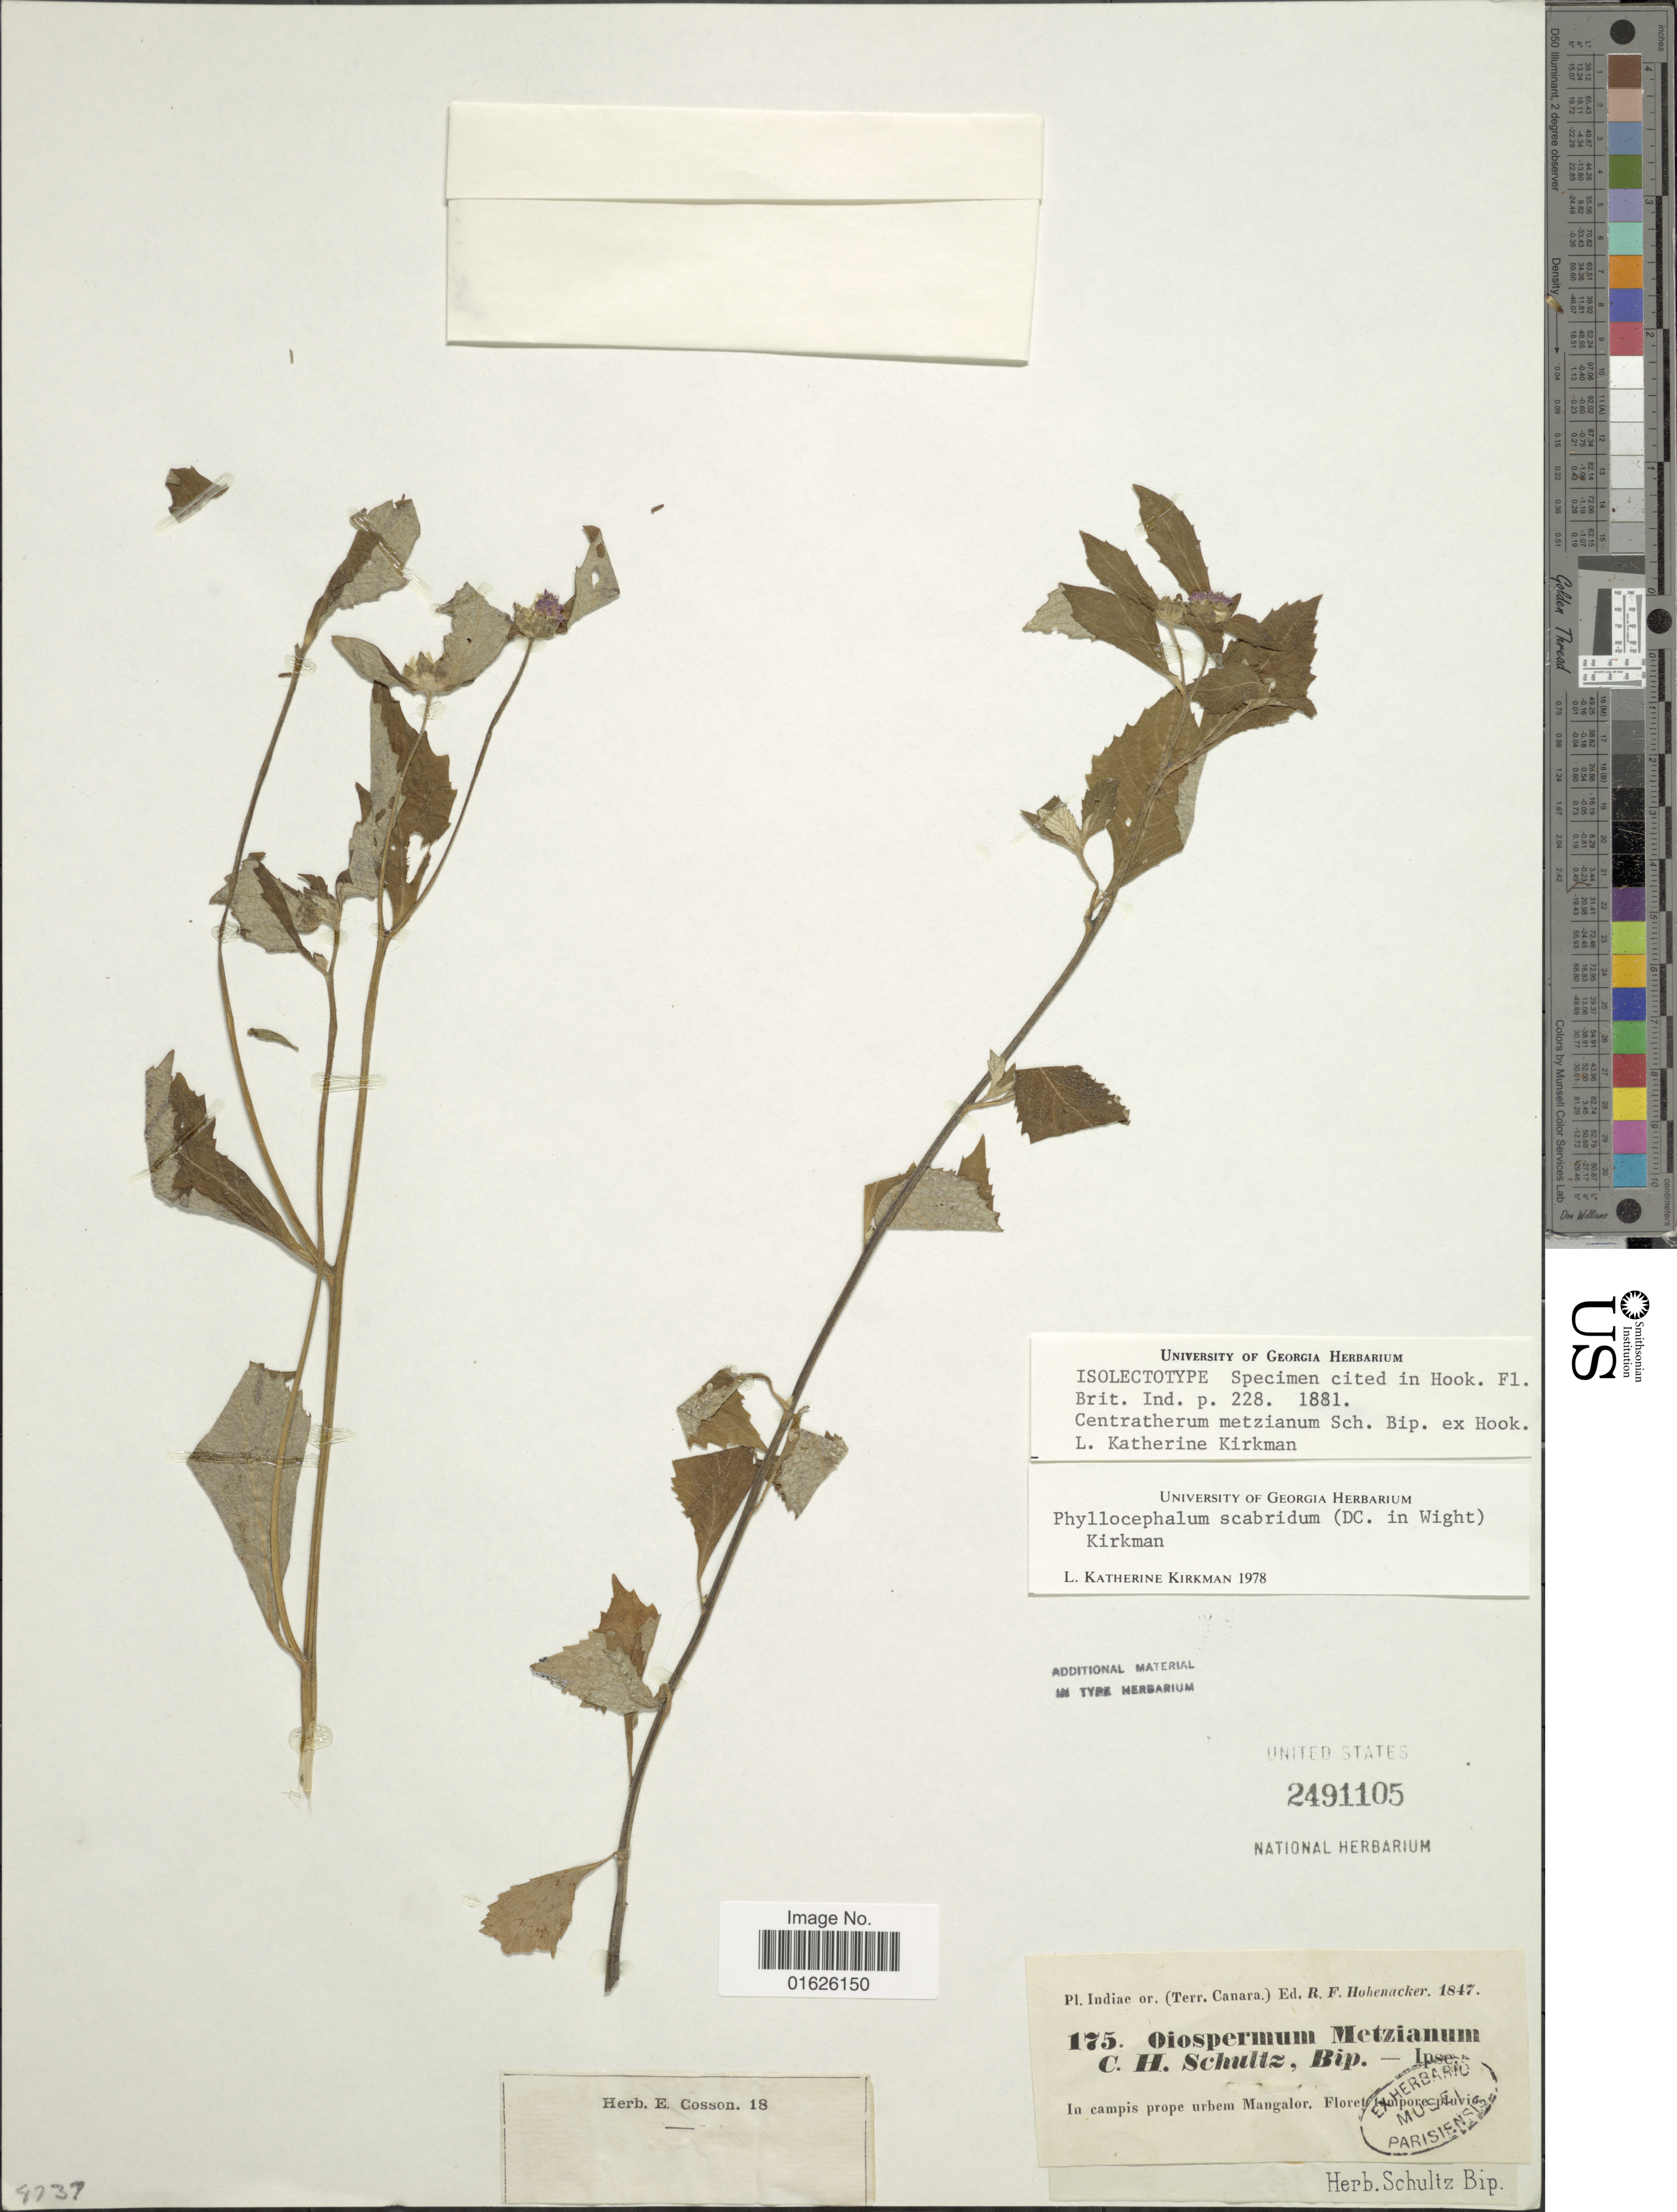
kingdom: Plantae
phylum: Tracheophyta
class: Magnoliopsida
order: Asterales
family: Asteraceae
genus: Phyllocephalum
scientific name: Phyllocephalum scabridum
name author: (DC. in Wight) Kirkman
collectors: R. F. Hohenacker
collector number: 175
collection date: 1847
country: India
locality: Indiae or. ( Terr. Canara ) In campis prope urbem Mangalor.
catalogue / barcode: US 2491105